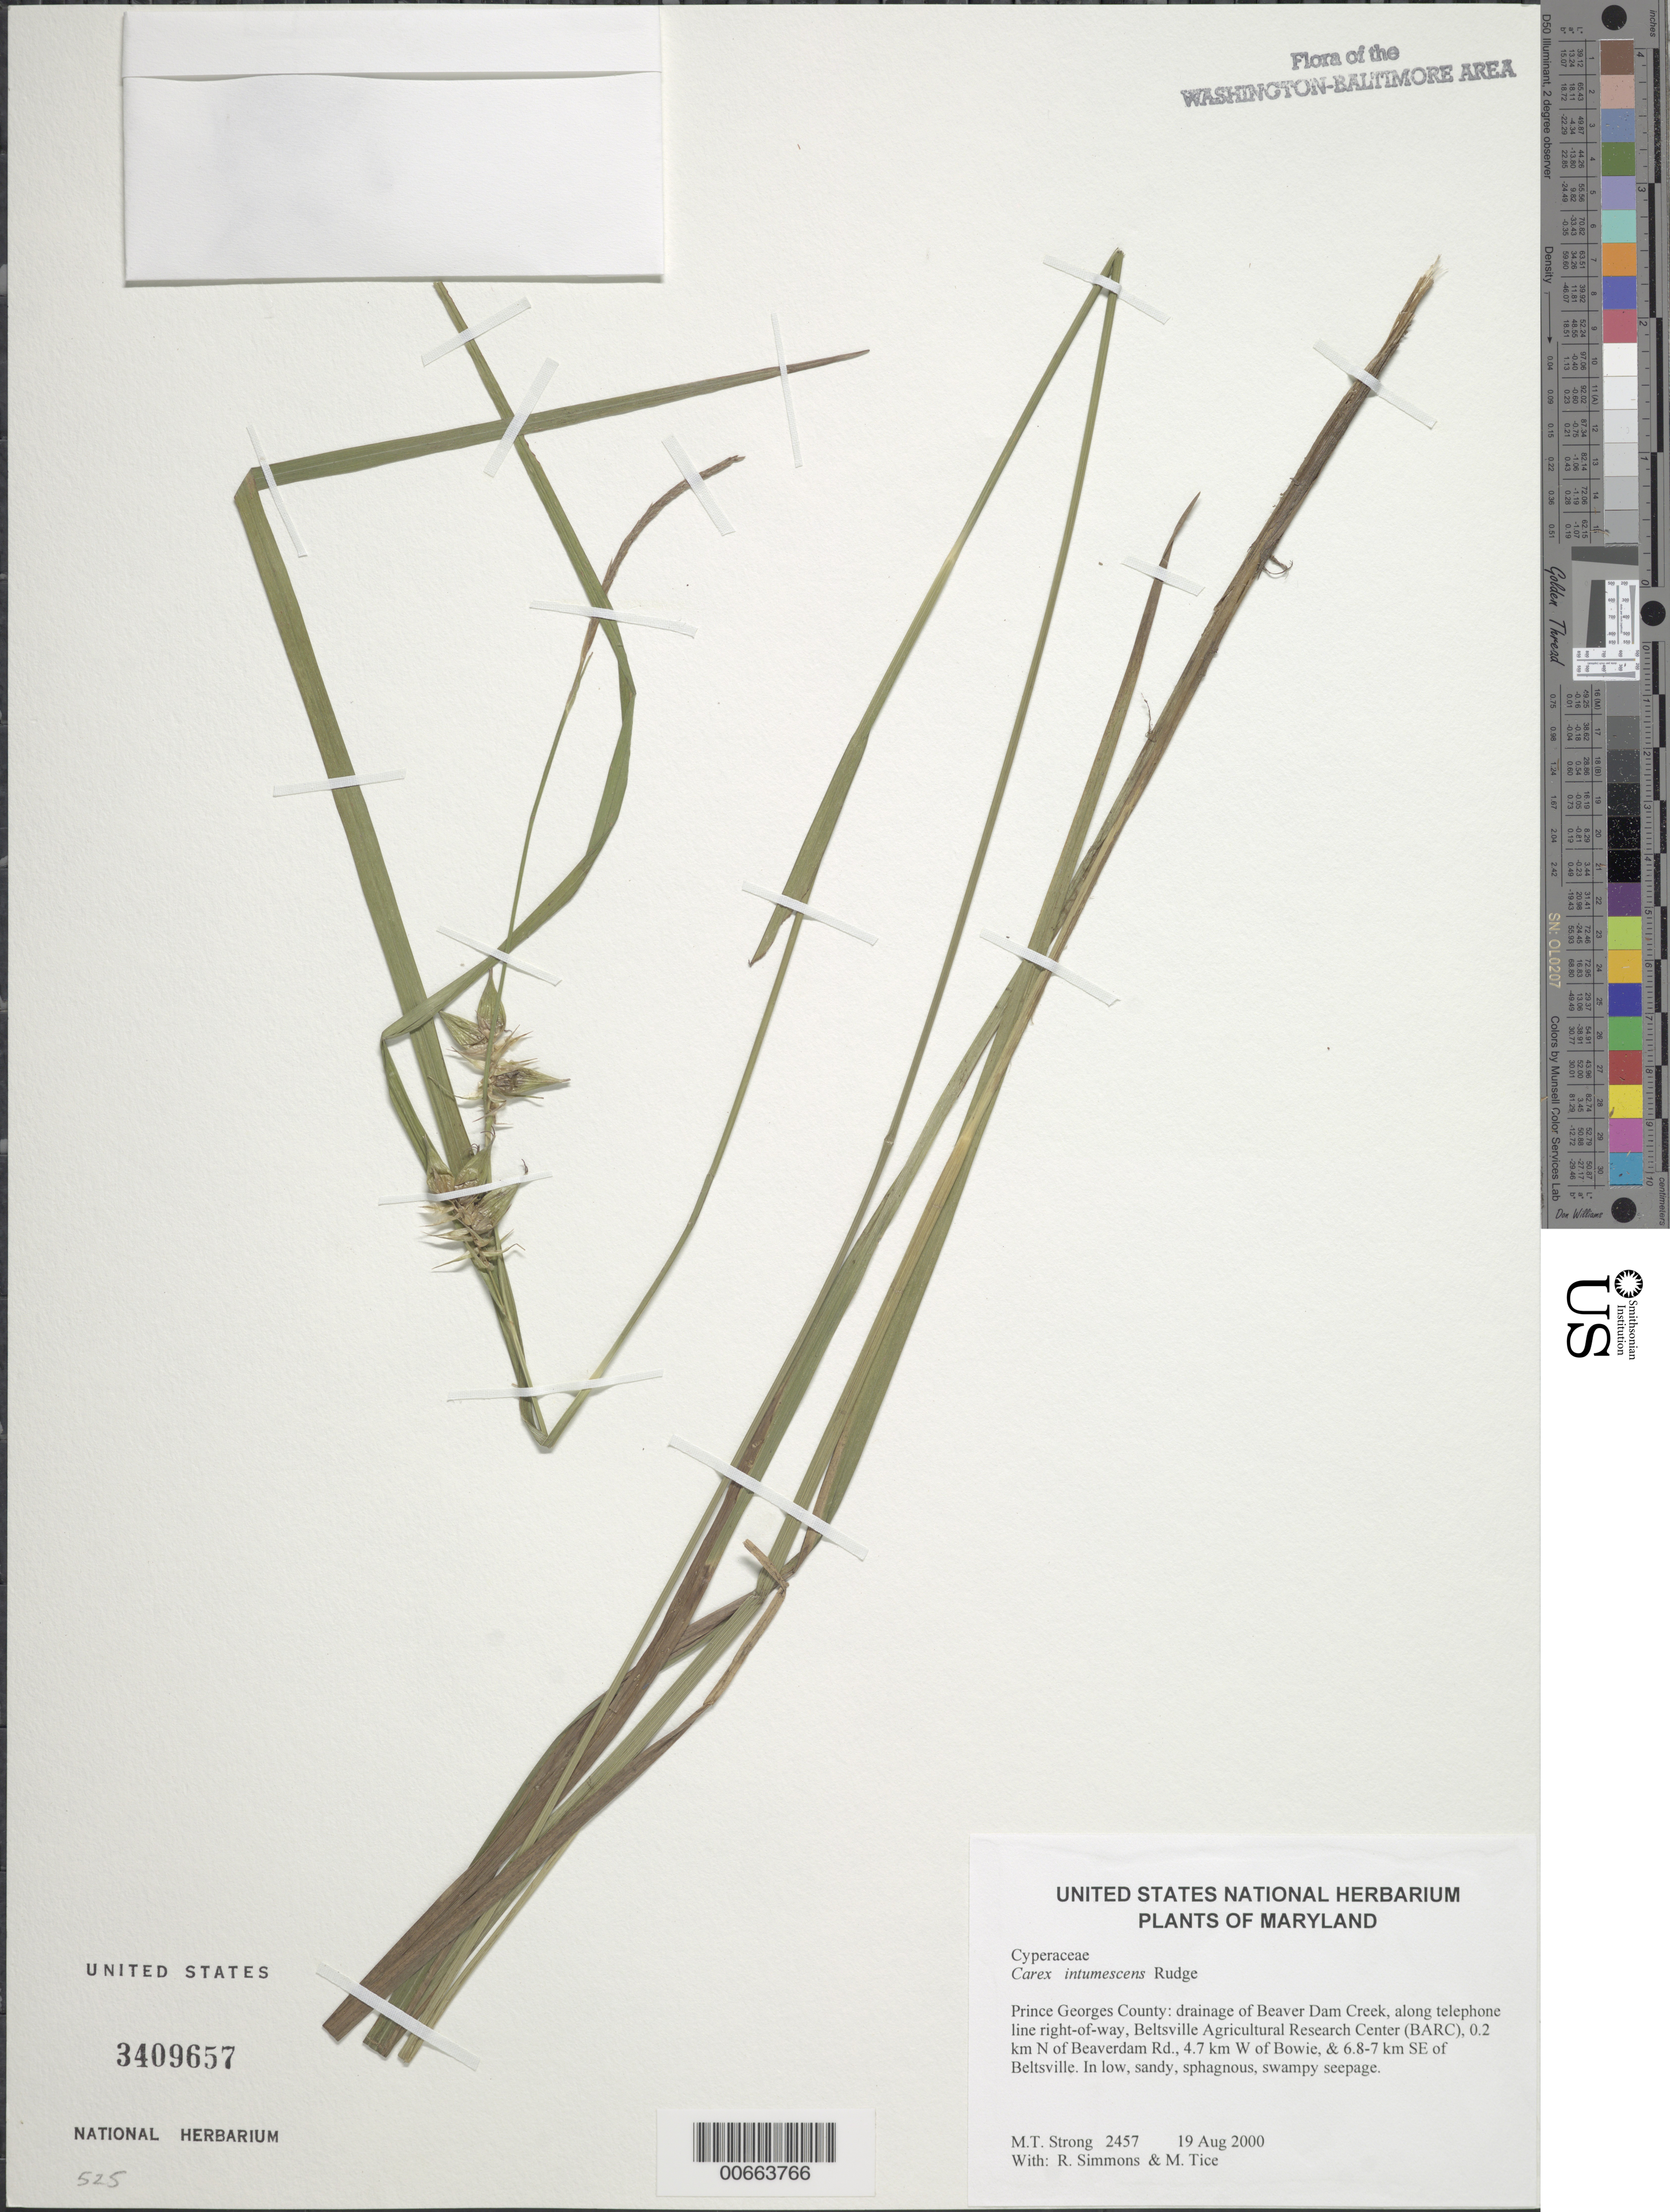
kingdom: Plantae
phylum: Tracheophyta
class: Liliopsida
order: Poales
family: Cyperaceae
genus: Carex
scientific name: Carex intumescens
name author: Rudge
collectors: M. T. Strong, R. Simmons & M. Tice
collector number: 2457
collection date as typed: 19 Aug 2000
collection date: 2000-08-19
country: United States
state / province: Maryland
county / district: Prince George's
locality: Drainage of Beaver Dam Creek, along telephone line right-of-way, Beltsville Agricultural Research Center (BARC), 0.2 km N of Beaverdam Rd., 4.7 km W of Bowie, & 6.8-7 km SE of Beltsville.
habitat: In low, sandy, sphagnous, swampy seepage.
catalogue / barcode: US 3409657